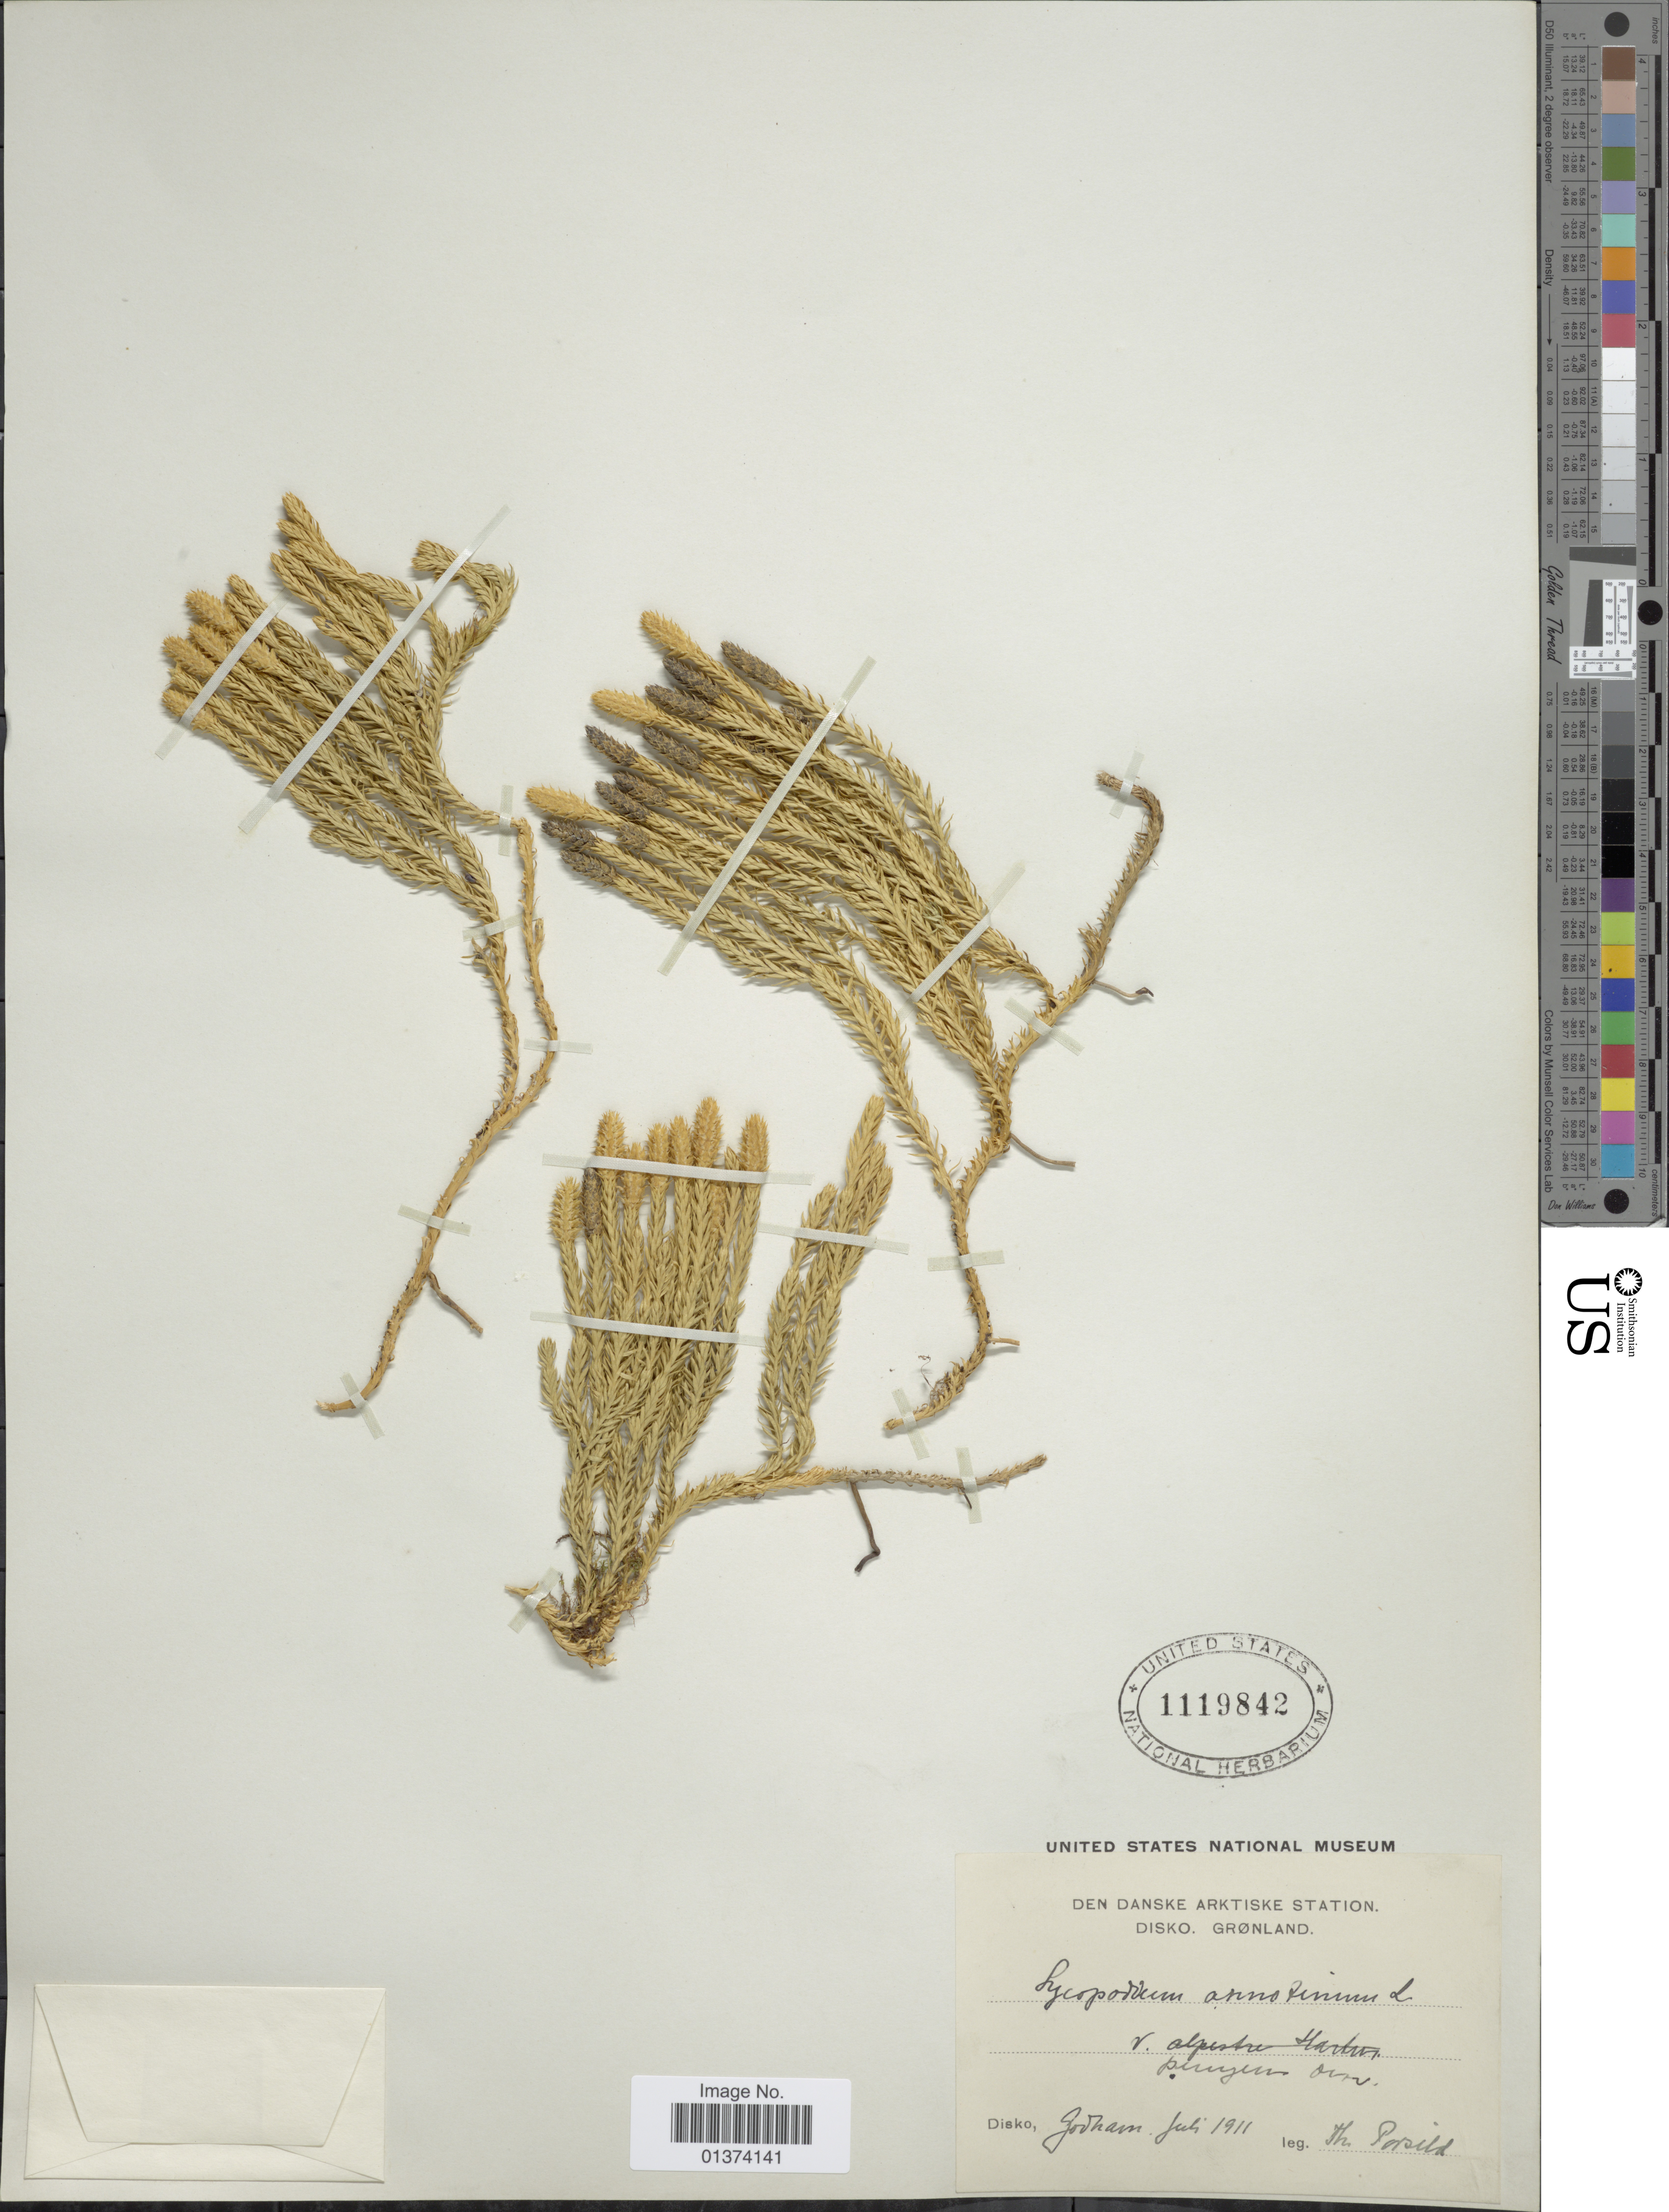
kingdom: Plantae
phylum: Tracheophyta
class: Lycopodiopsida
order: Lycopodiales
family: Lycopodiaceae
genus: Spinulum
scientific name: Spinulum annotinum subsp. annotinum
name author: (L.) A. Haines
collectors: R. T. Porsild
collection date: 1911-07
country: Greenland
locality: Disko, Godhavn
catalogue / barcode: US 11198242